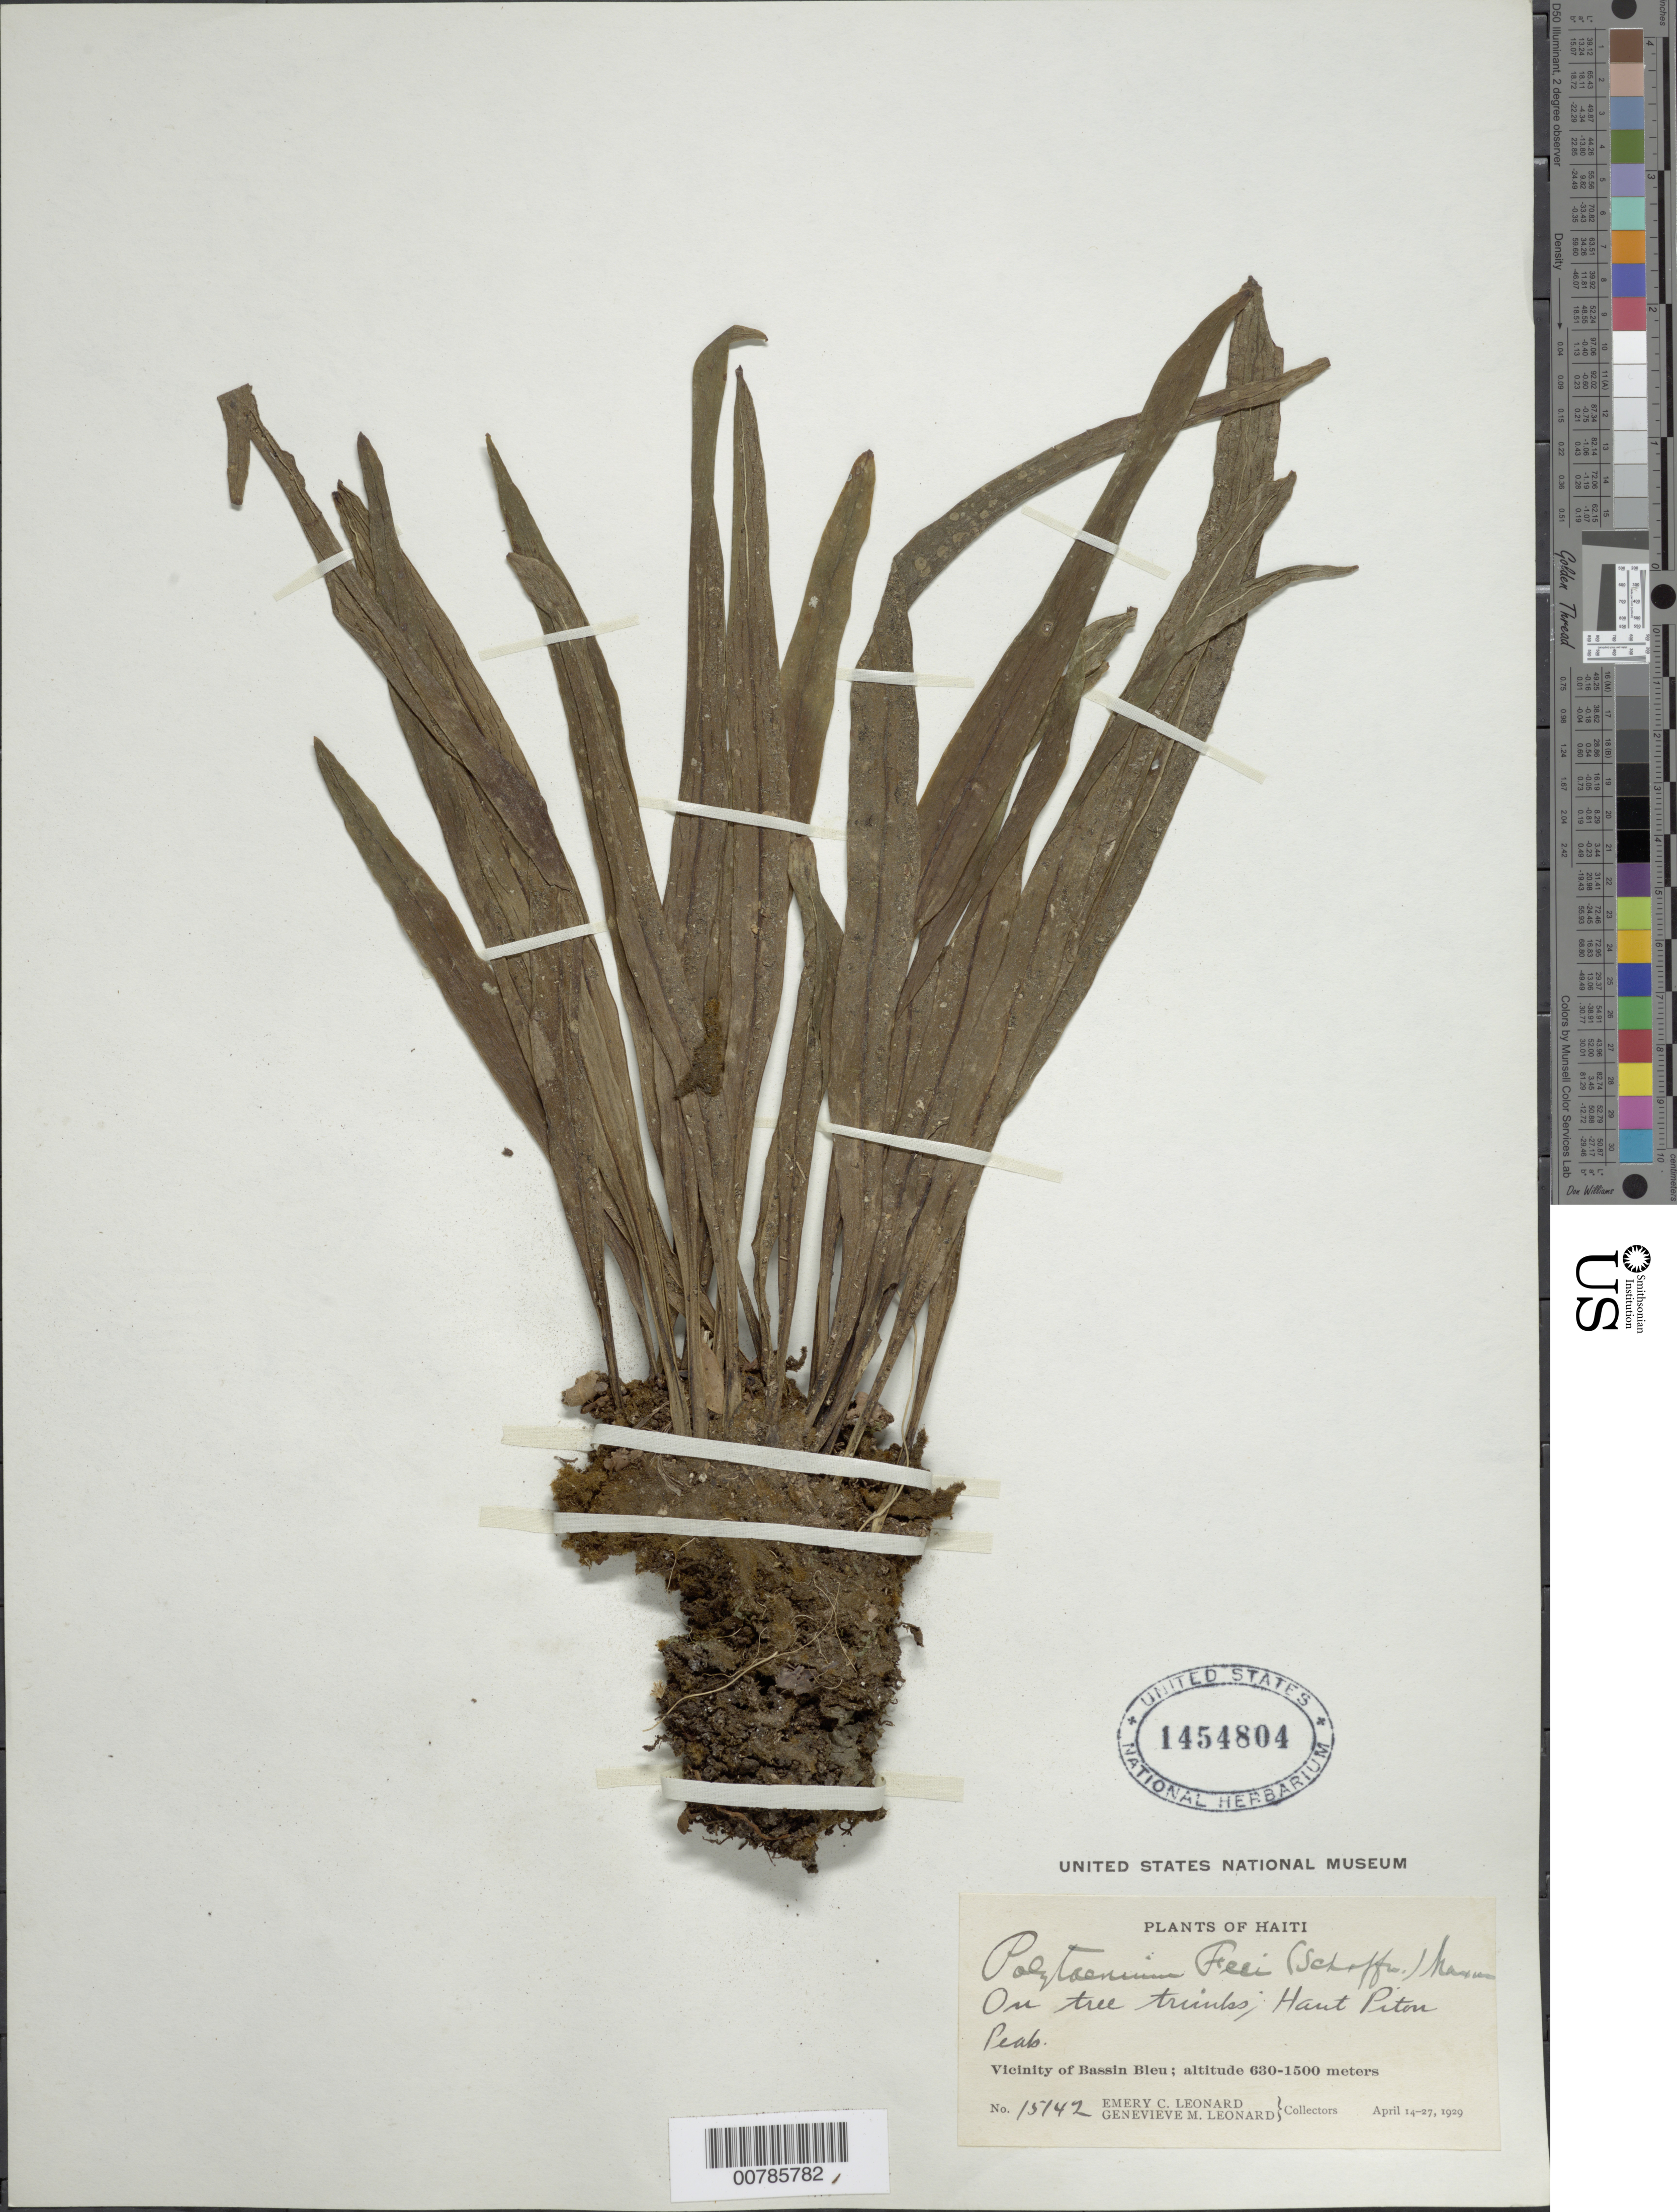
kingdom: Plantae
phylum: Tracheophyta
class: Polypodiopsida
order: Polypodiales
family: Pteridaceae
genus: Polytaenium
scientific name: Polytaenium lanceolatum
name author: (L.) Desv.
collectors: E. C. Leonard & G. M. Leonard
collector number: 15142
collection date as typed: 14 Apr 1929 to 27 Apr 1929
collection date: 1929-04-14/1929-04-27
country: Haiti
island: Hispaniola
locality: Bassin Bleu, vicinity; Haut Piton Peak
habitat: On tree trunks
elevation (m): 630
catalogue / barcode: US 1454804